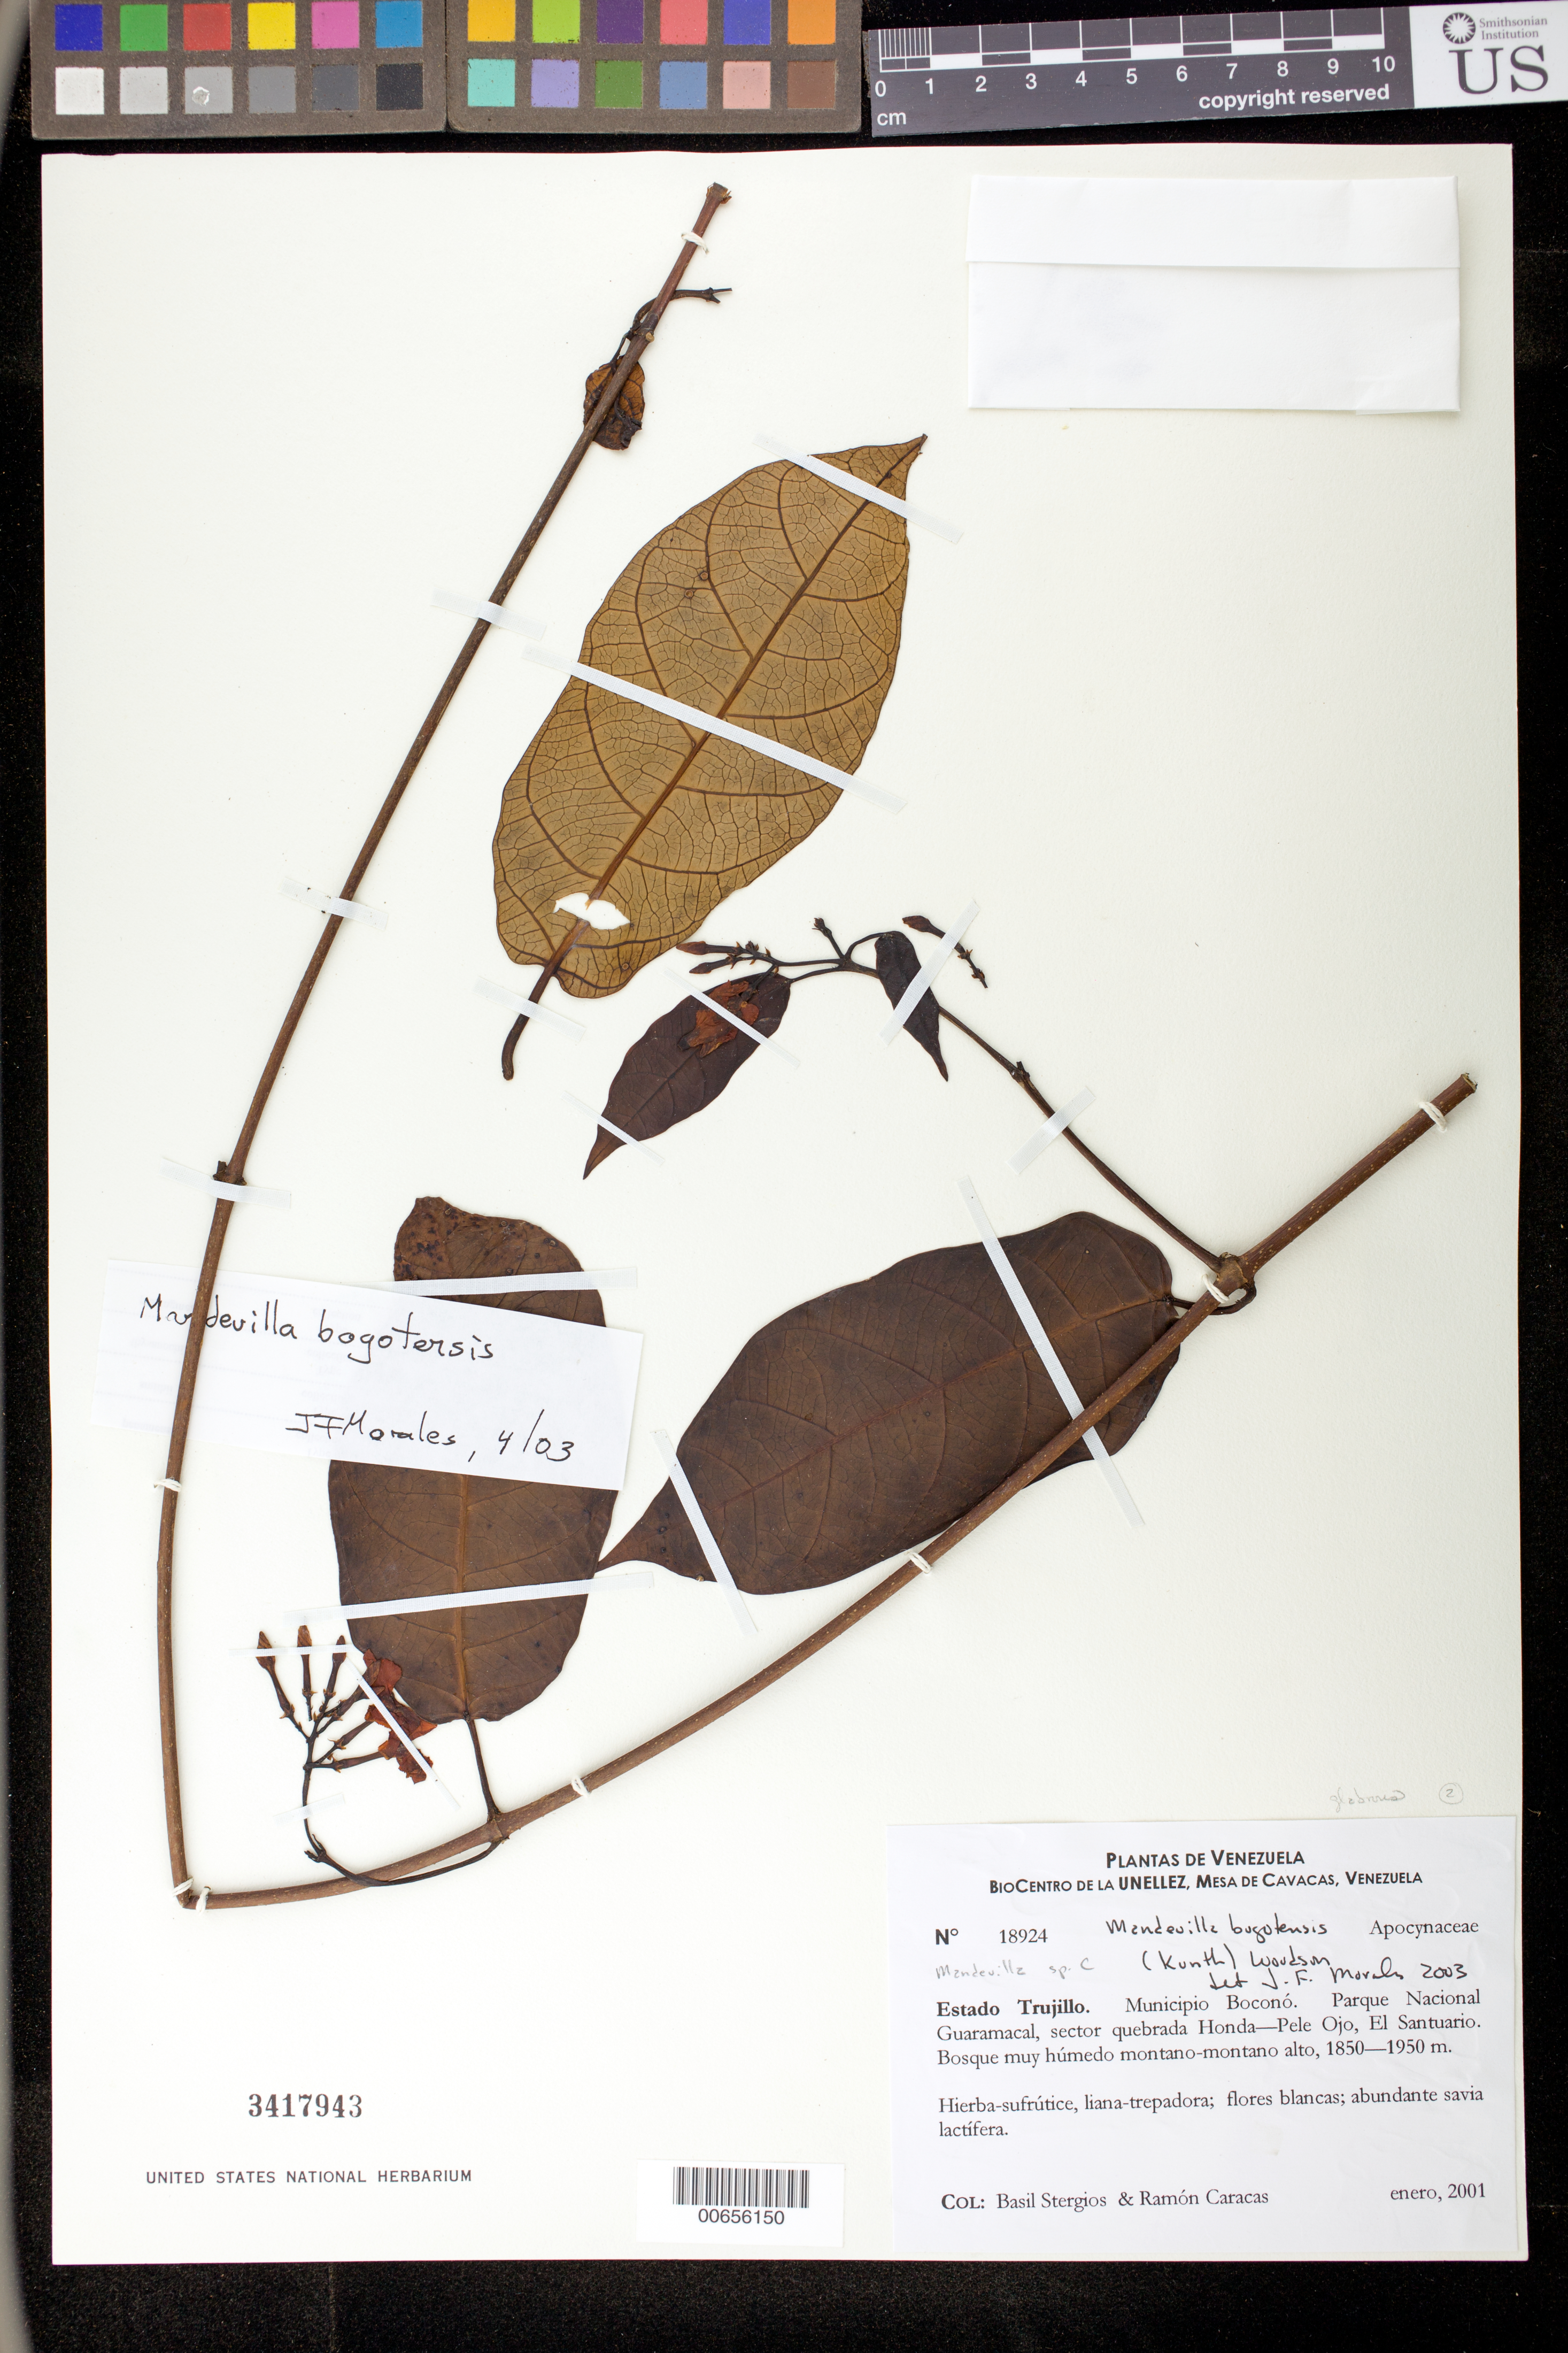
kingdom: Plantae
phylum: Tracheophyta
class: Magnoliopsida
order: Gentianales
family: Apocynaceae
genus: Mandevilla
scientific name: Mandevilla bogotensis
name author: (Kunth) Woodson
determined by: Morales, J. F.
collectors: B. G. Stergios & R. Caracas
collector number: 18924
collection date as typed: Jan 2001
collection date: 2001-01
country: Venezuela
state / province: Trujillo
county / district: Boconó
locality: Parque Nacional Guaramacal, sector quebrada Honda-Pele Ojo, El Santuario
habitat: Bosque muy húmedo montano-montano alto.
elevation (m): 1850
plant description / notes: INB, NY, PORT, US, VEN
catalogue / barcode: US 3417943